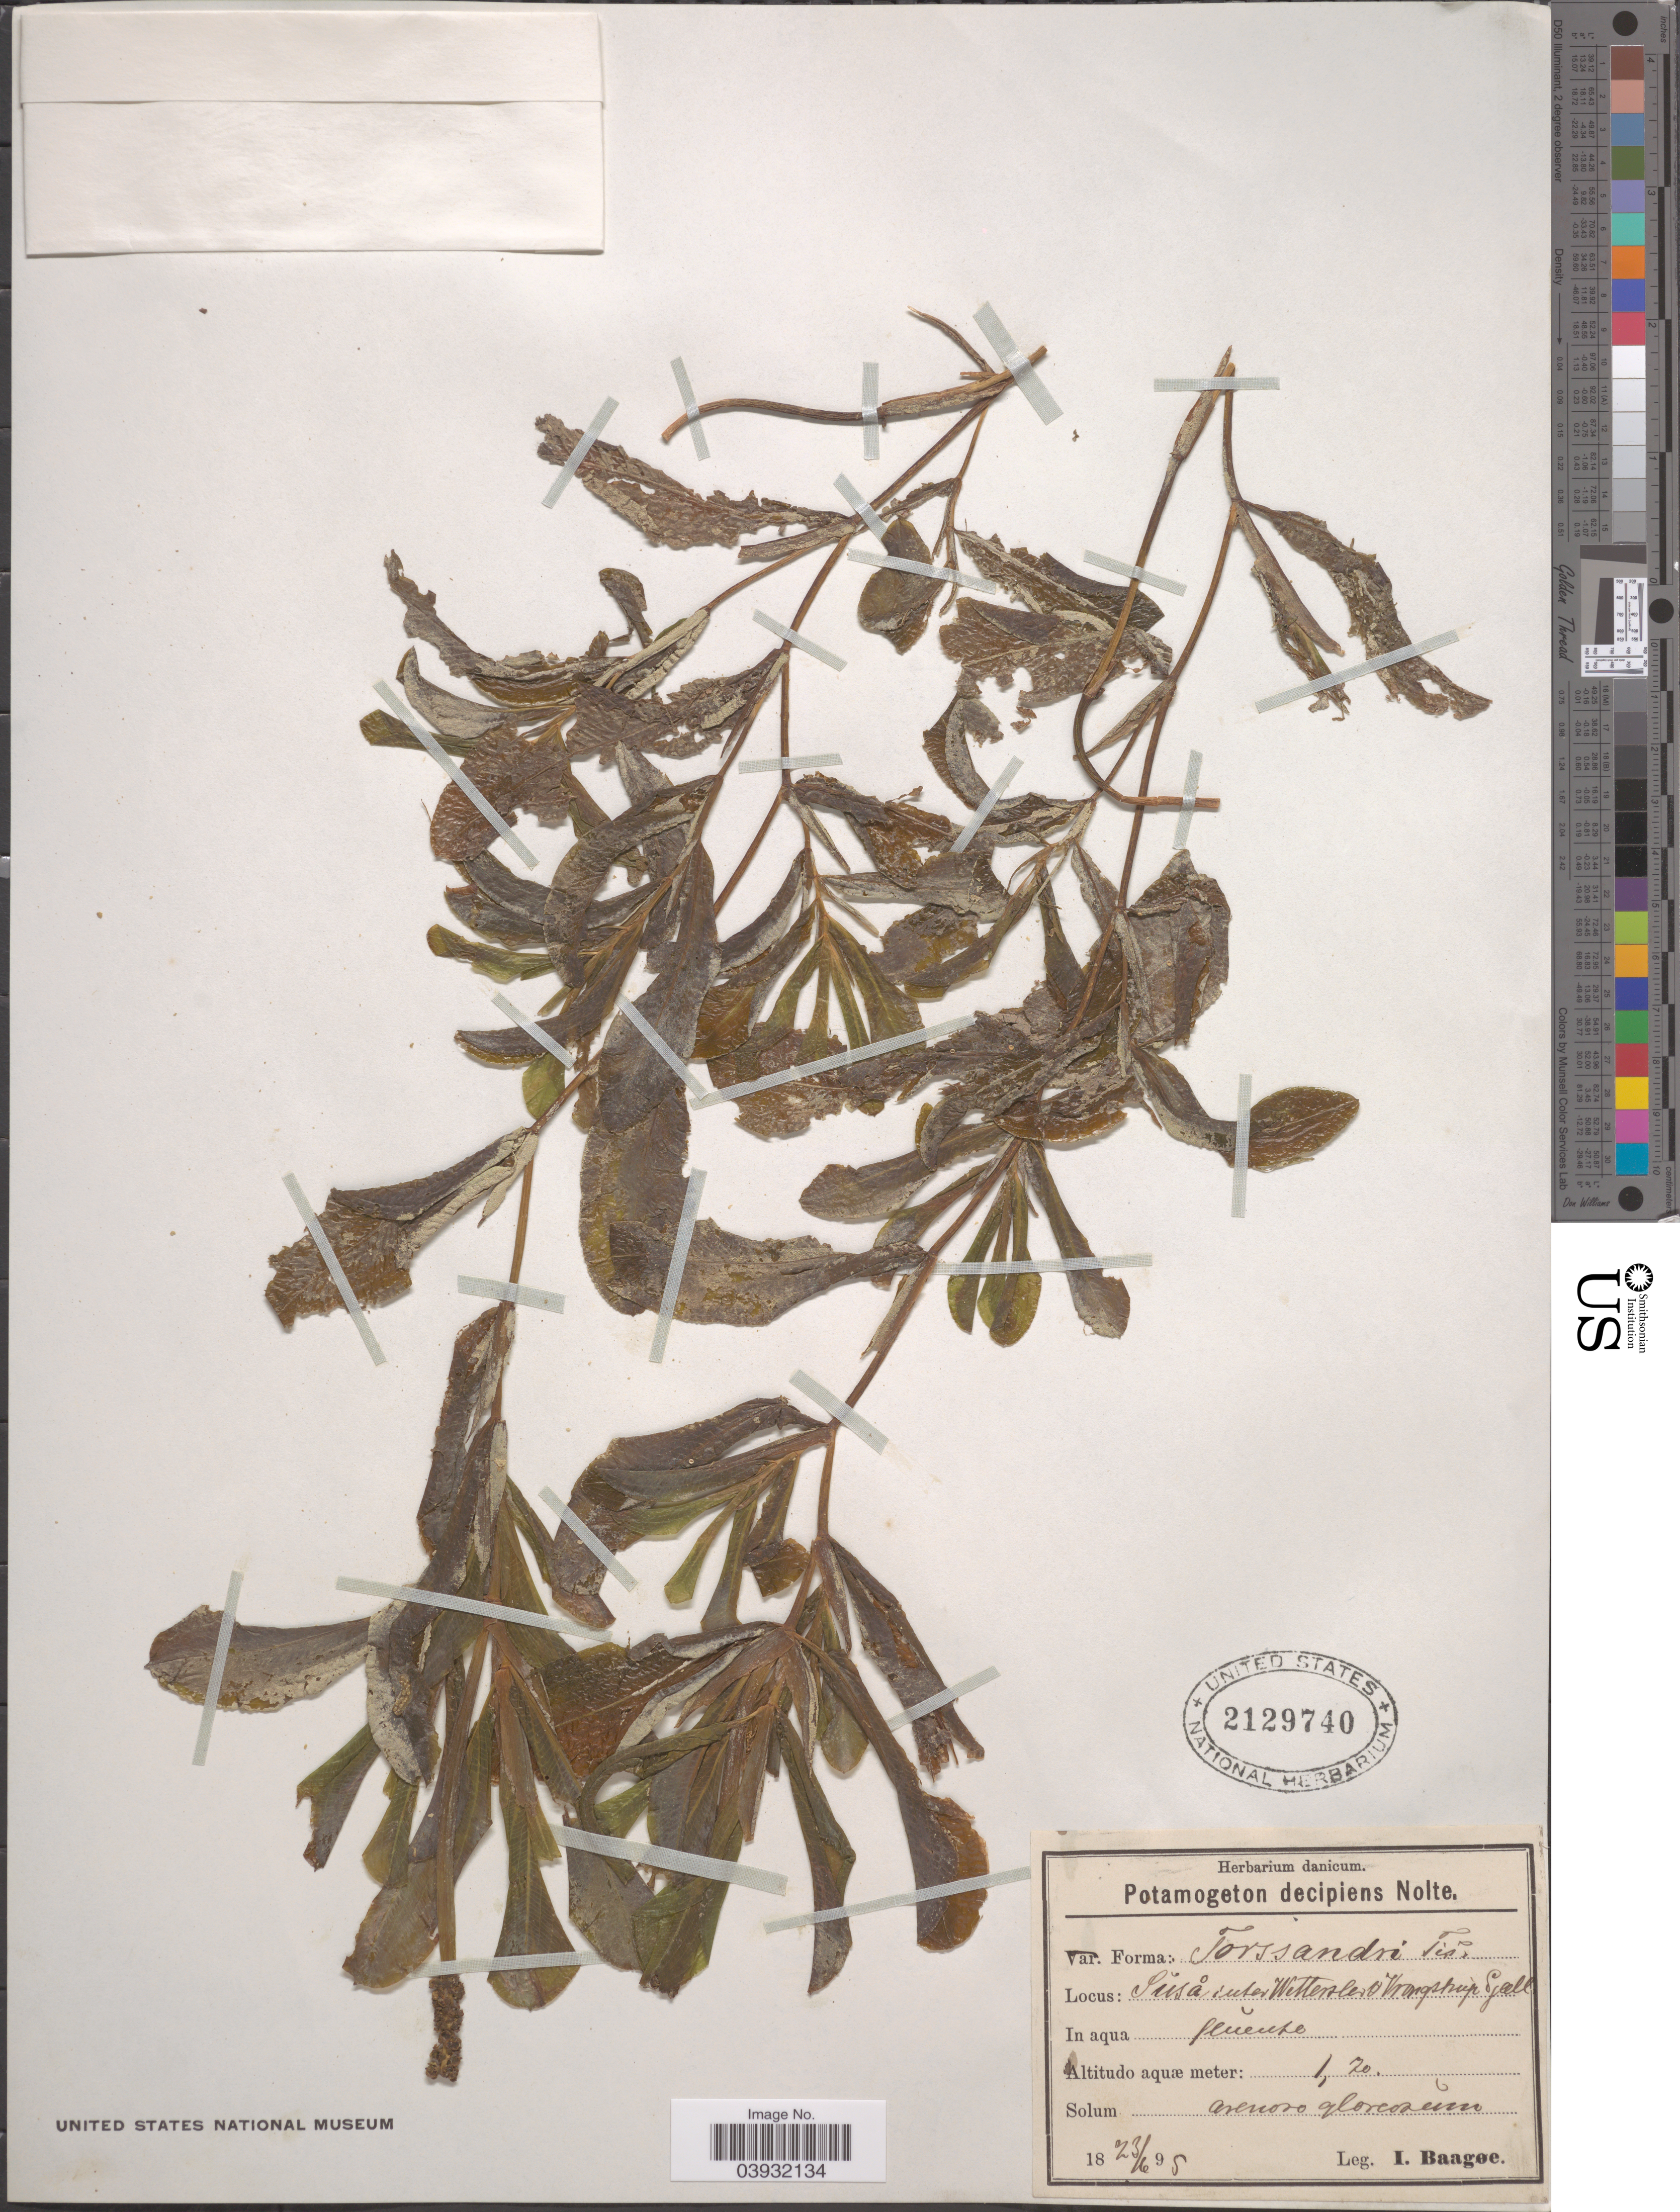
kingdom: Plantae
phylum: Tracheophyta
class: Liliopsida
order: Alismatales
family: Potamogetonaceae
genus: Potamogeton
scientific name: Potamogeton decipiens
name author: Nolte ex W.D.J. Koch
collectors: I. Baagøe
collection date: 1895-06-23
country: Denmark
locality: Suiså, inter Wetterslev o Vrangstrup Sjaell.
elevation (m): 1.2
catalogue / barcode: US 2129740